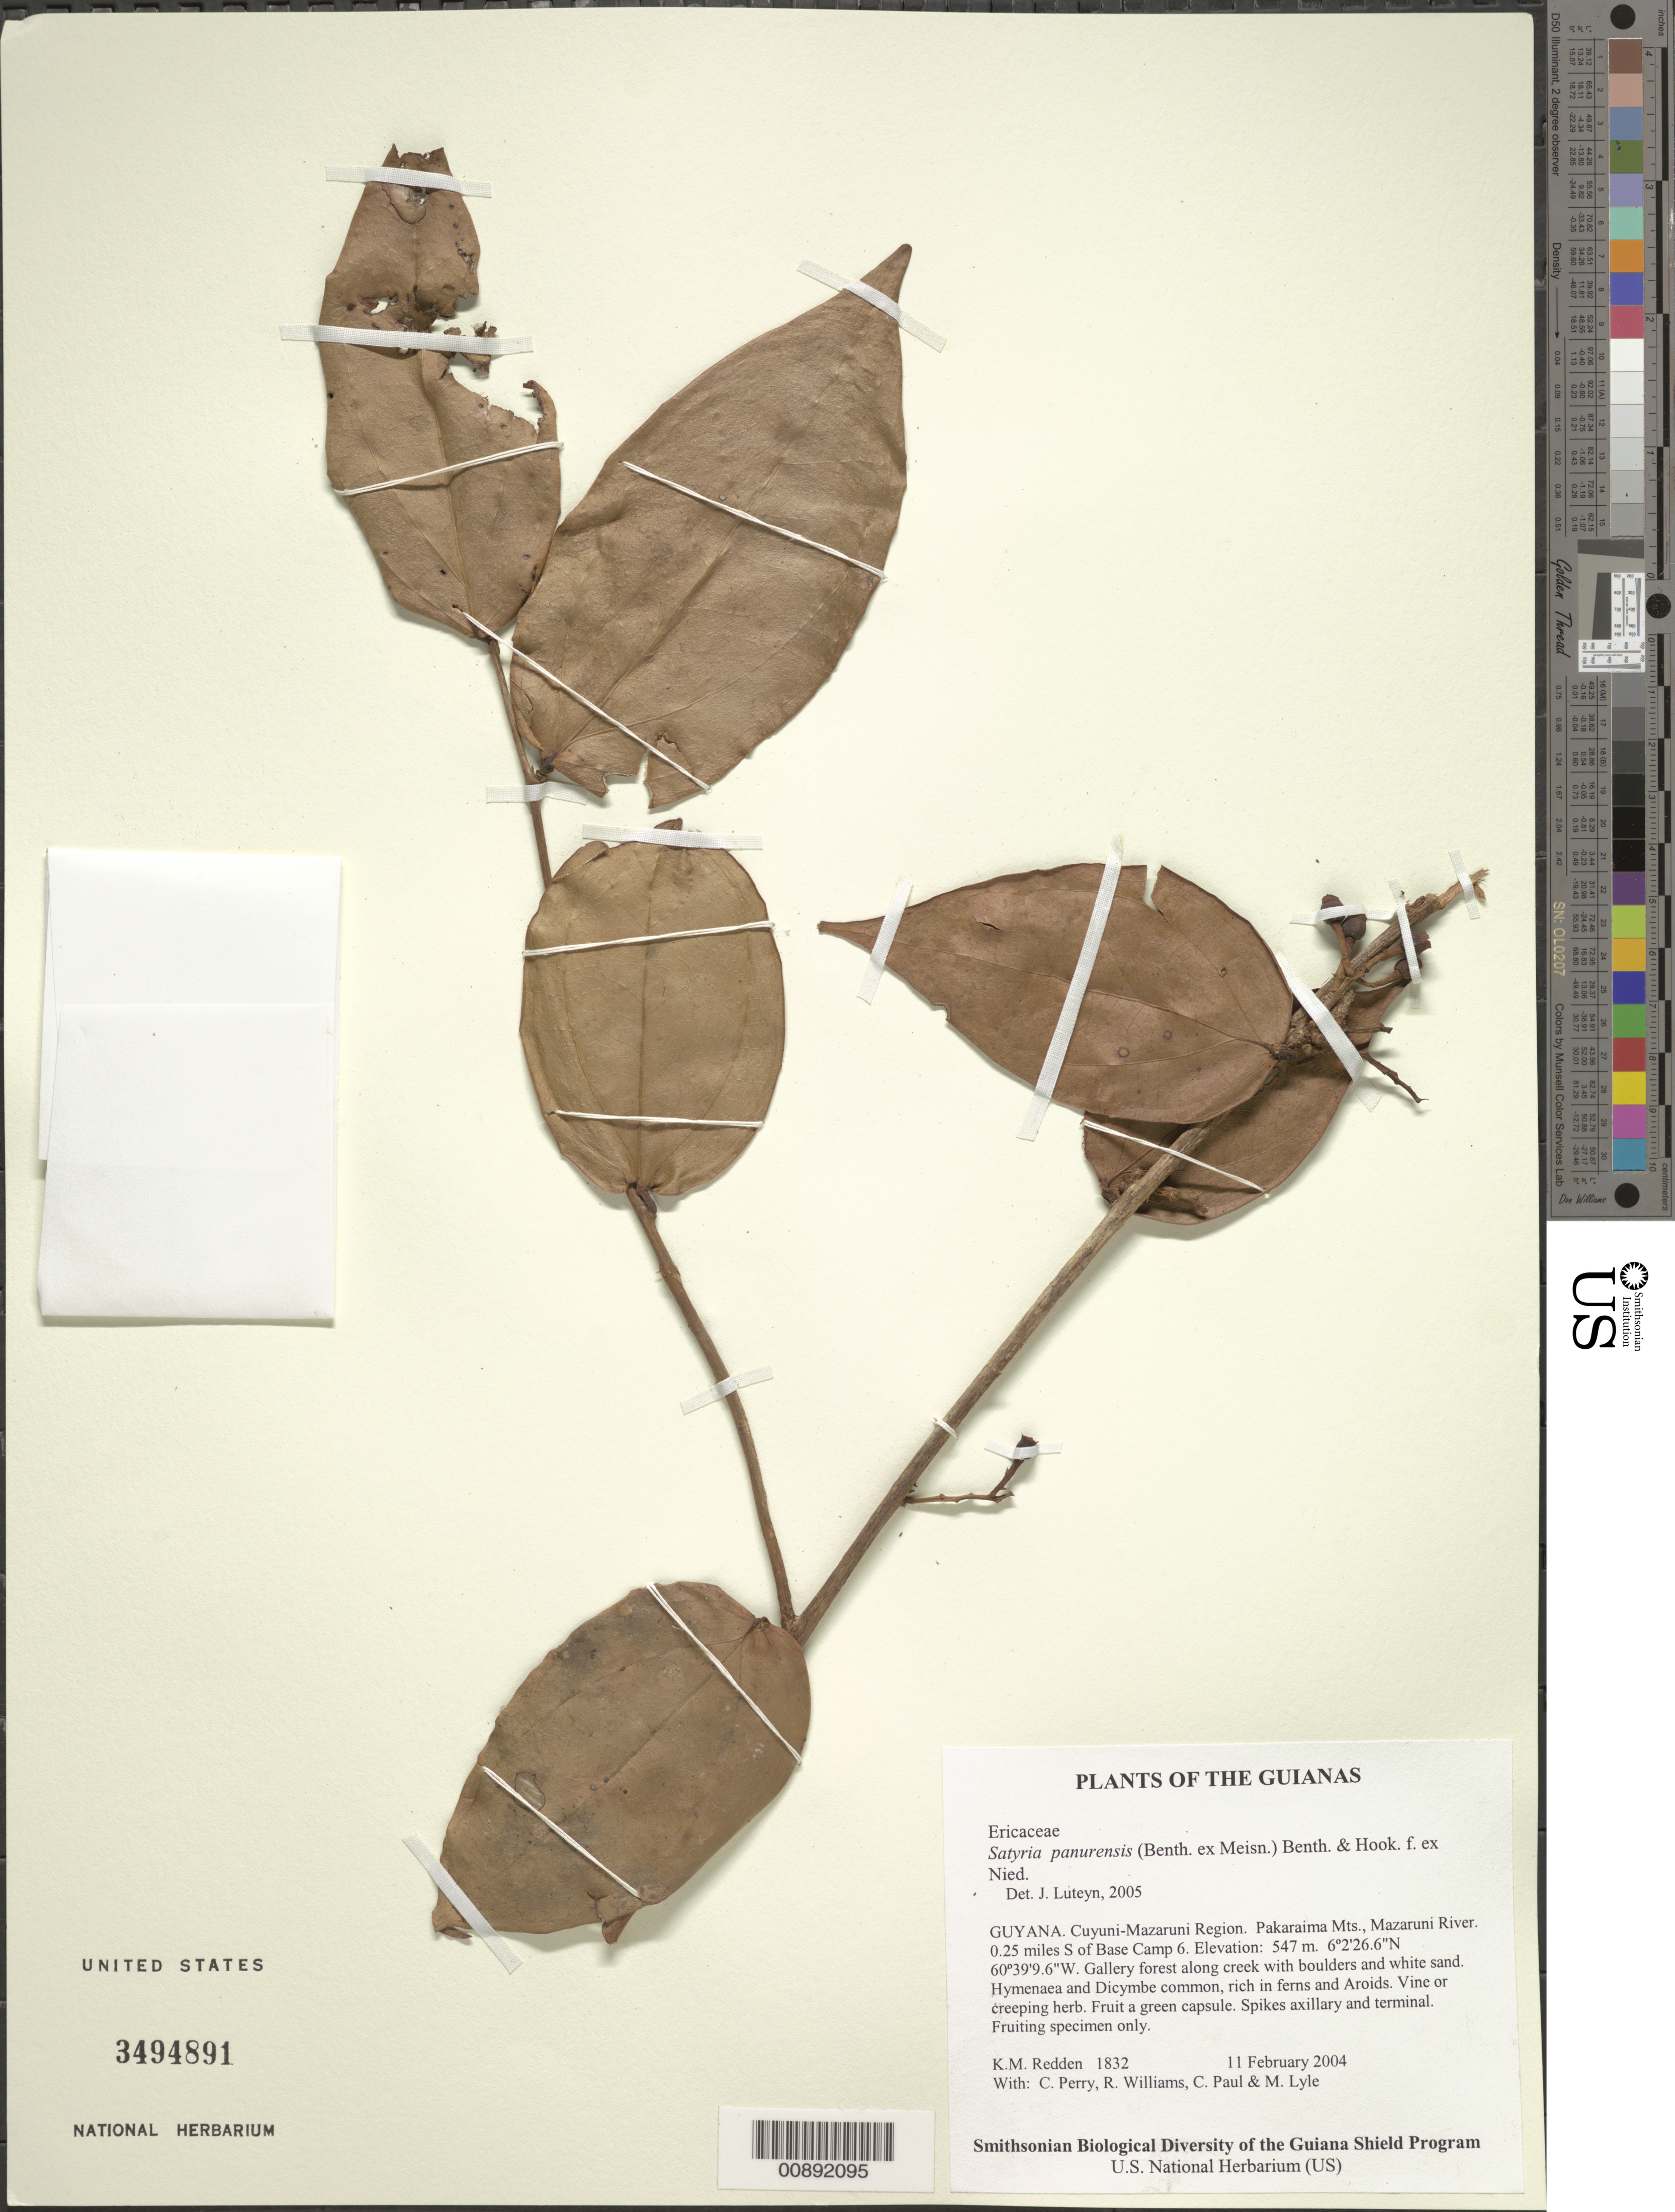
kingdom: Plantae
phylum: Tracheophyta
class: Magnoliopsida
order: Ericales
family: Ericaceae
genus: Satyria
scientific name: Satyria panurensis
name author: (Benth. ex Meisn.) Benth. & Hook. f. ex Nied.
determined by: Luteyn, J. L.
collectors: K. M. Redden, C. Perry, R. Williams, C. Paul & M. Lyle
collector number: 1832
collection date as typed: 11 February 2004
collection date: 2004-02-11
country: Guyana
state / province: Cuyuni-Mazaruni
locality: Pakaraima Mts., Mazaruni River. 0.25 miles S of Base Camp 6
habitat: Gallery forest along creek with boulders and white sand. Hymenaea and Dicymbe common, rich in ferns and aroids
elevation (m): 547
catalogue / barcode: US 3494891